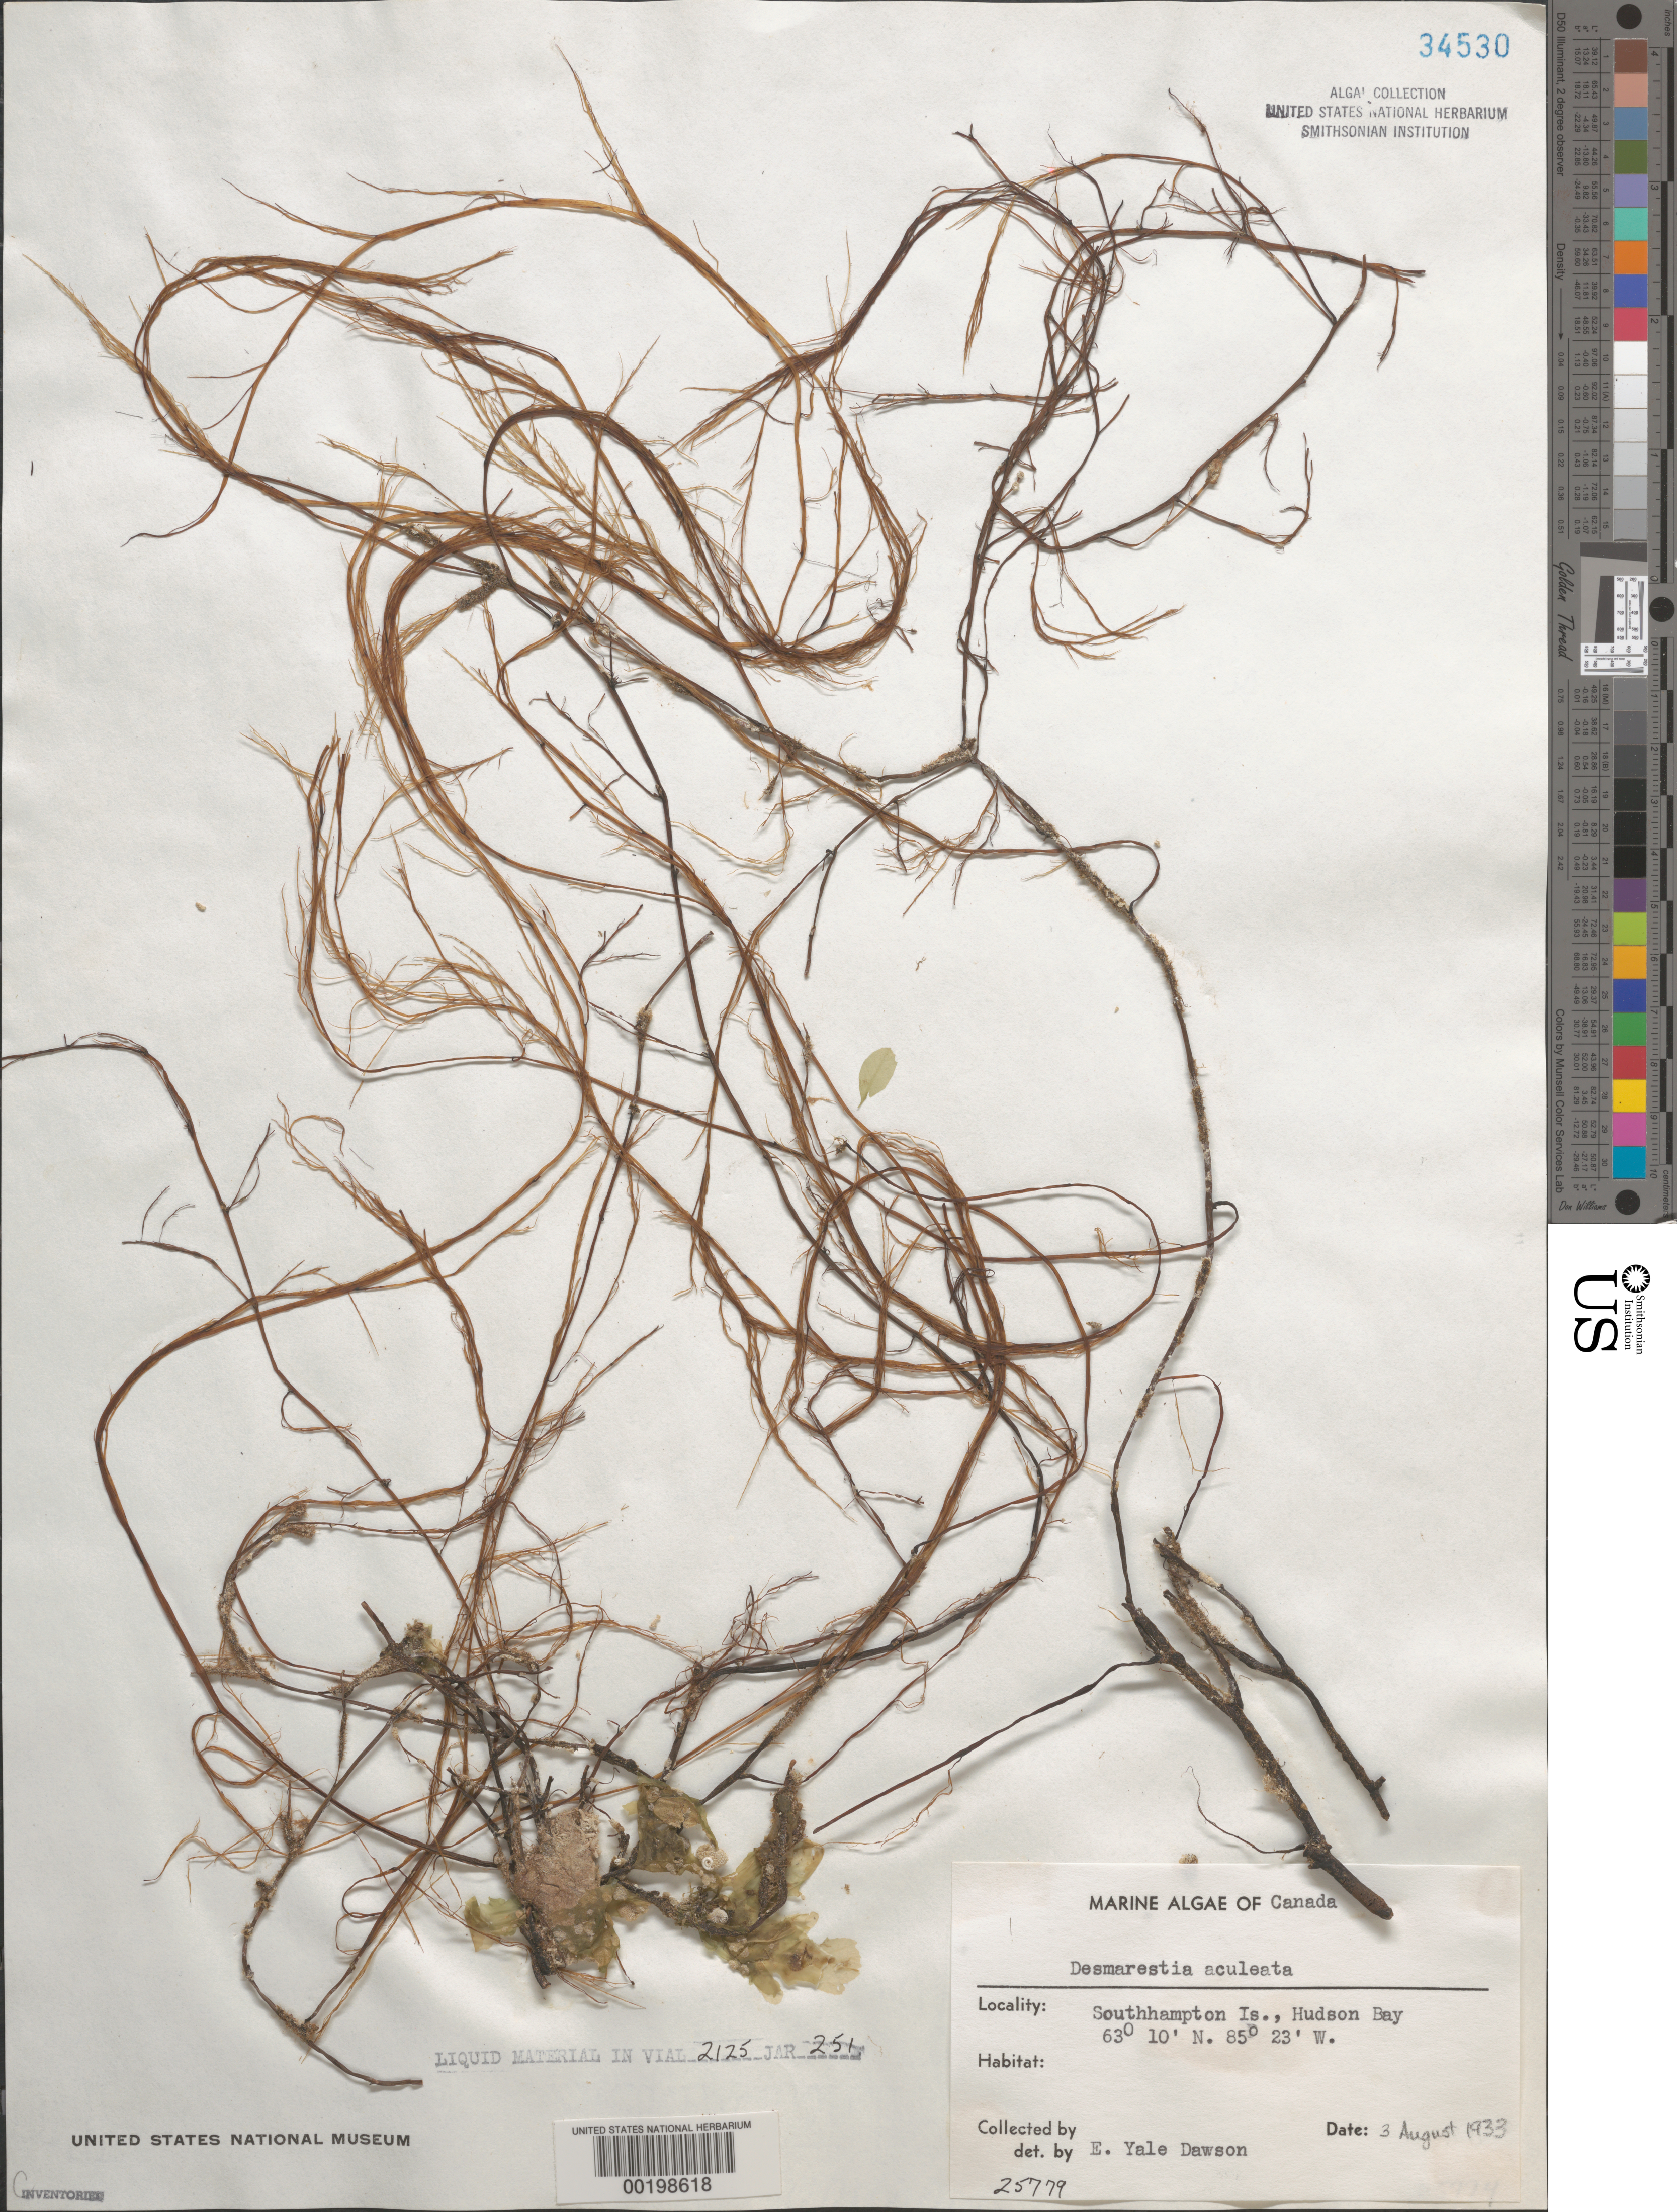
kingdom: Chromista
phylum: Ochrophyta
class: Phaeophyceae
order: Desmarestiales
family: Desmarestiaceae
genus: Desmarestia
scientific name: Desmarestia aculeata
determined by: Dawson, E. Y.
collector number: EYD 25779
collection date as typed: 03 Aug 1933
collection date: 1933-08-03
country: Canada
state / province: Nunavut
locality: Southampton island, keewatin district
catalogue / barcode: US 34530